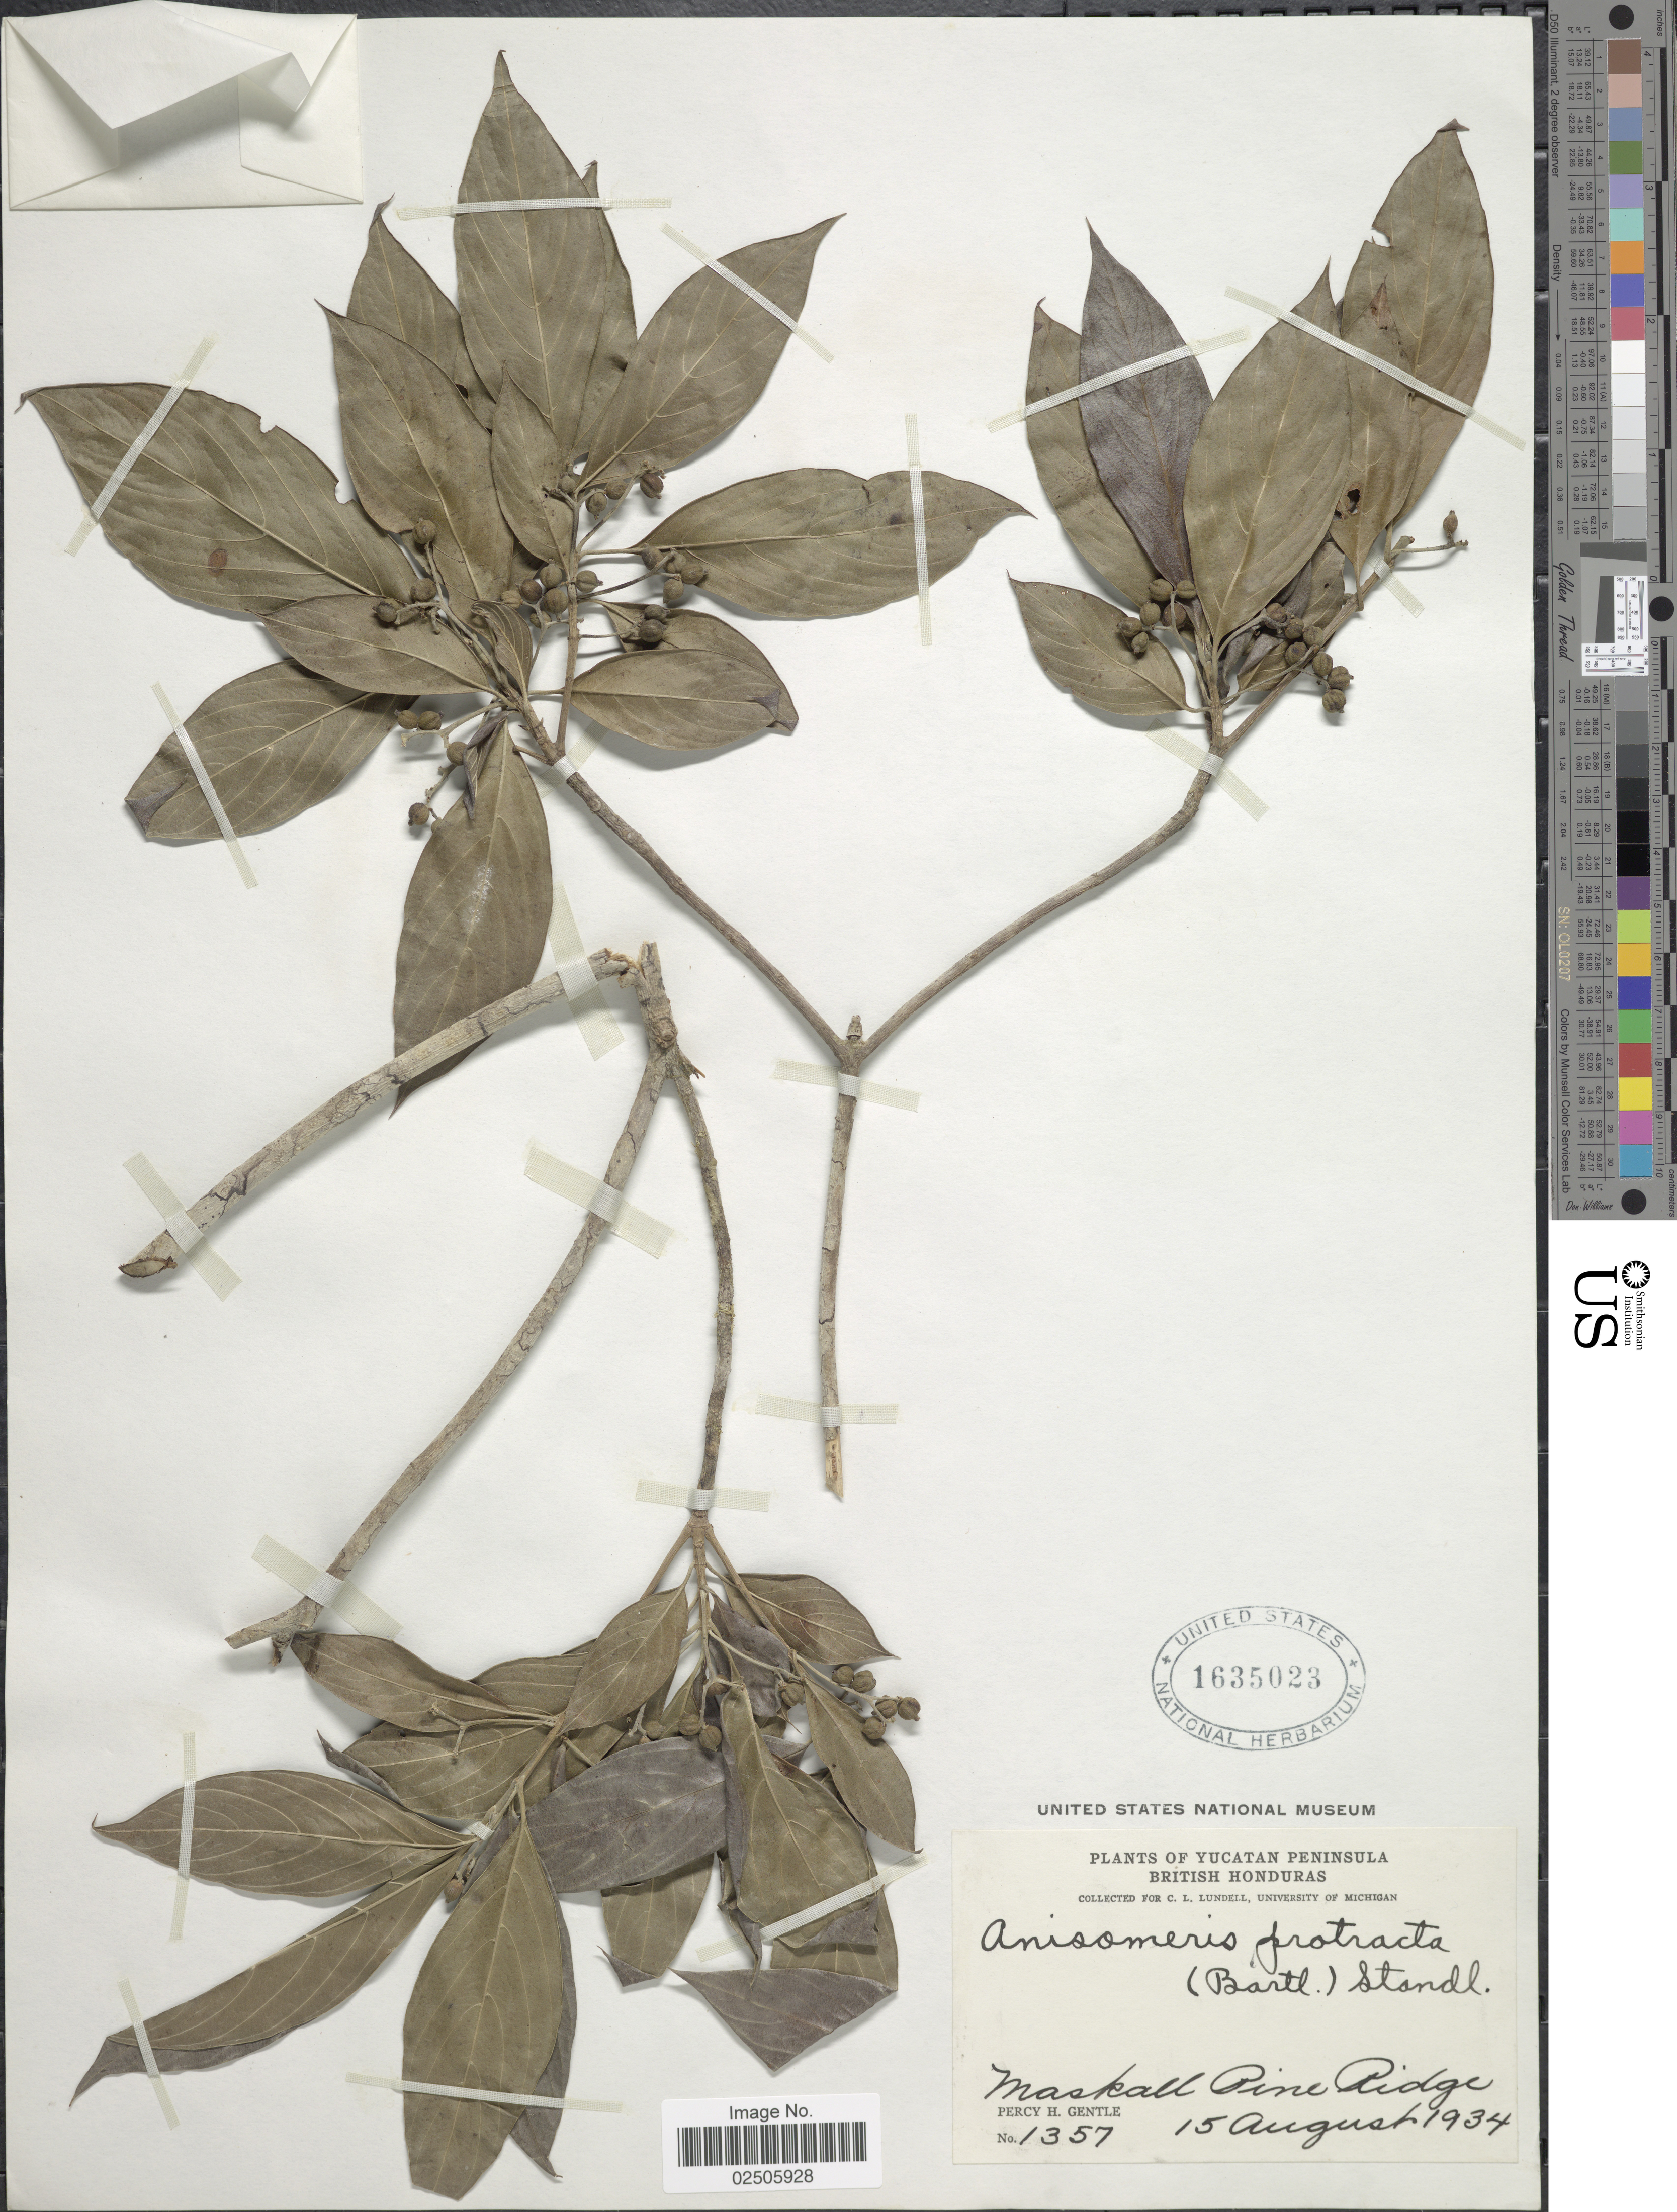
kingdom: Plantae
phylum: Tracheophyta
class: Magnoliopsida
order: Gentianales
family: Rubiaceae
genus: Chomelia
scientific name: Chomelia protracta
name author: (Bartl. ex DC.) Standl.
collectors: P. H. Gentle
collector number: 1357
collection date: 1934-08-15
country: Belize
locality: Yucutan Peninsula, British Honduras, Maskall Pine Ridge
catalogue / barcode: US 1635023